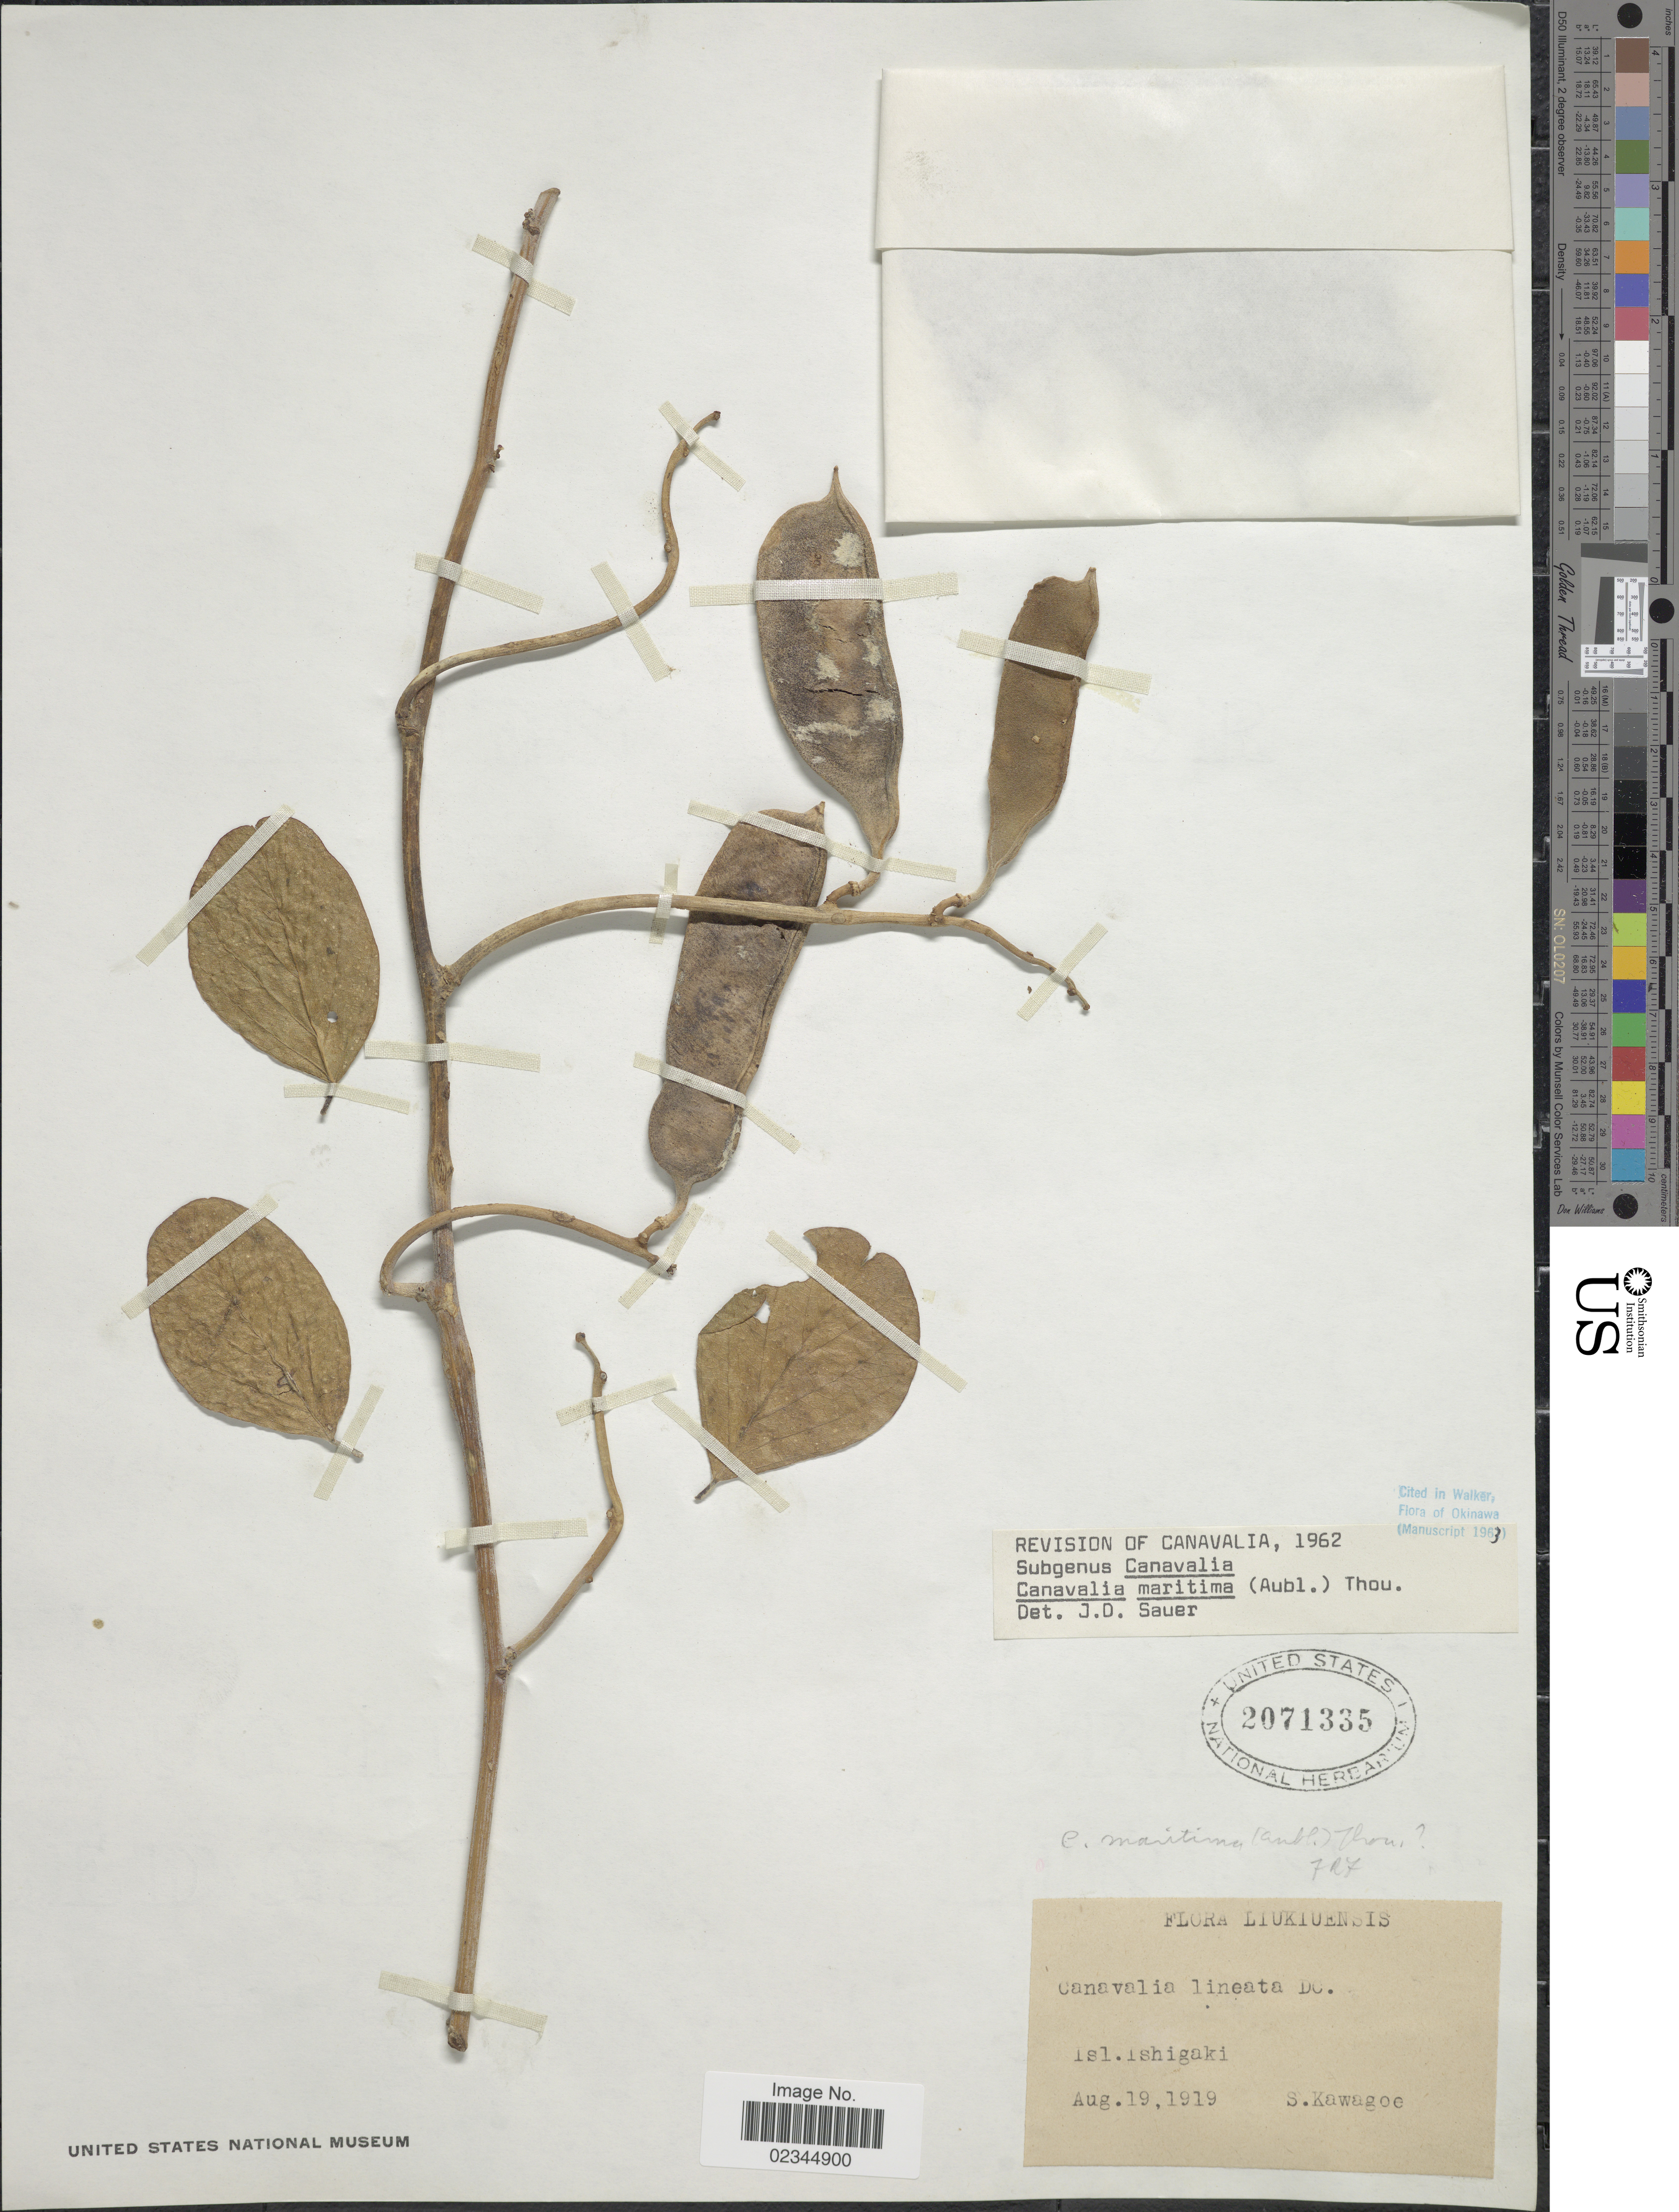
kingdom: Plantae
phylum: Tracheophyta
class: Magnoliopsida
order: Fabales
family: Fabaceae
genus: Canavalia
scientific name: Canavalia rosea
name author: (Sw.) DC.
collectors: S. Kawagoe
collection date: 1919-08-19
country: Japan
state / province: Okinawa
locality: Liukiuensis, Isl. Ishigaki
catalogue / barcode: US 2071335